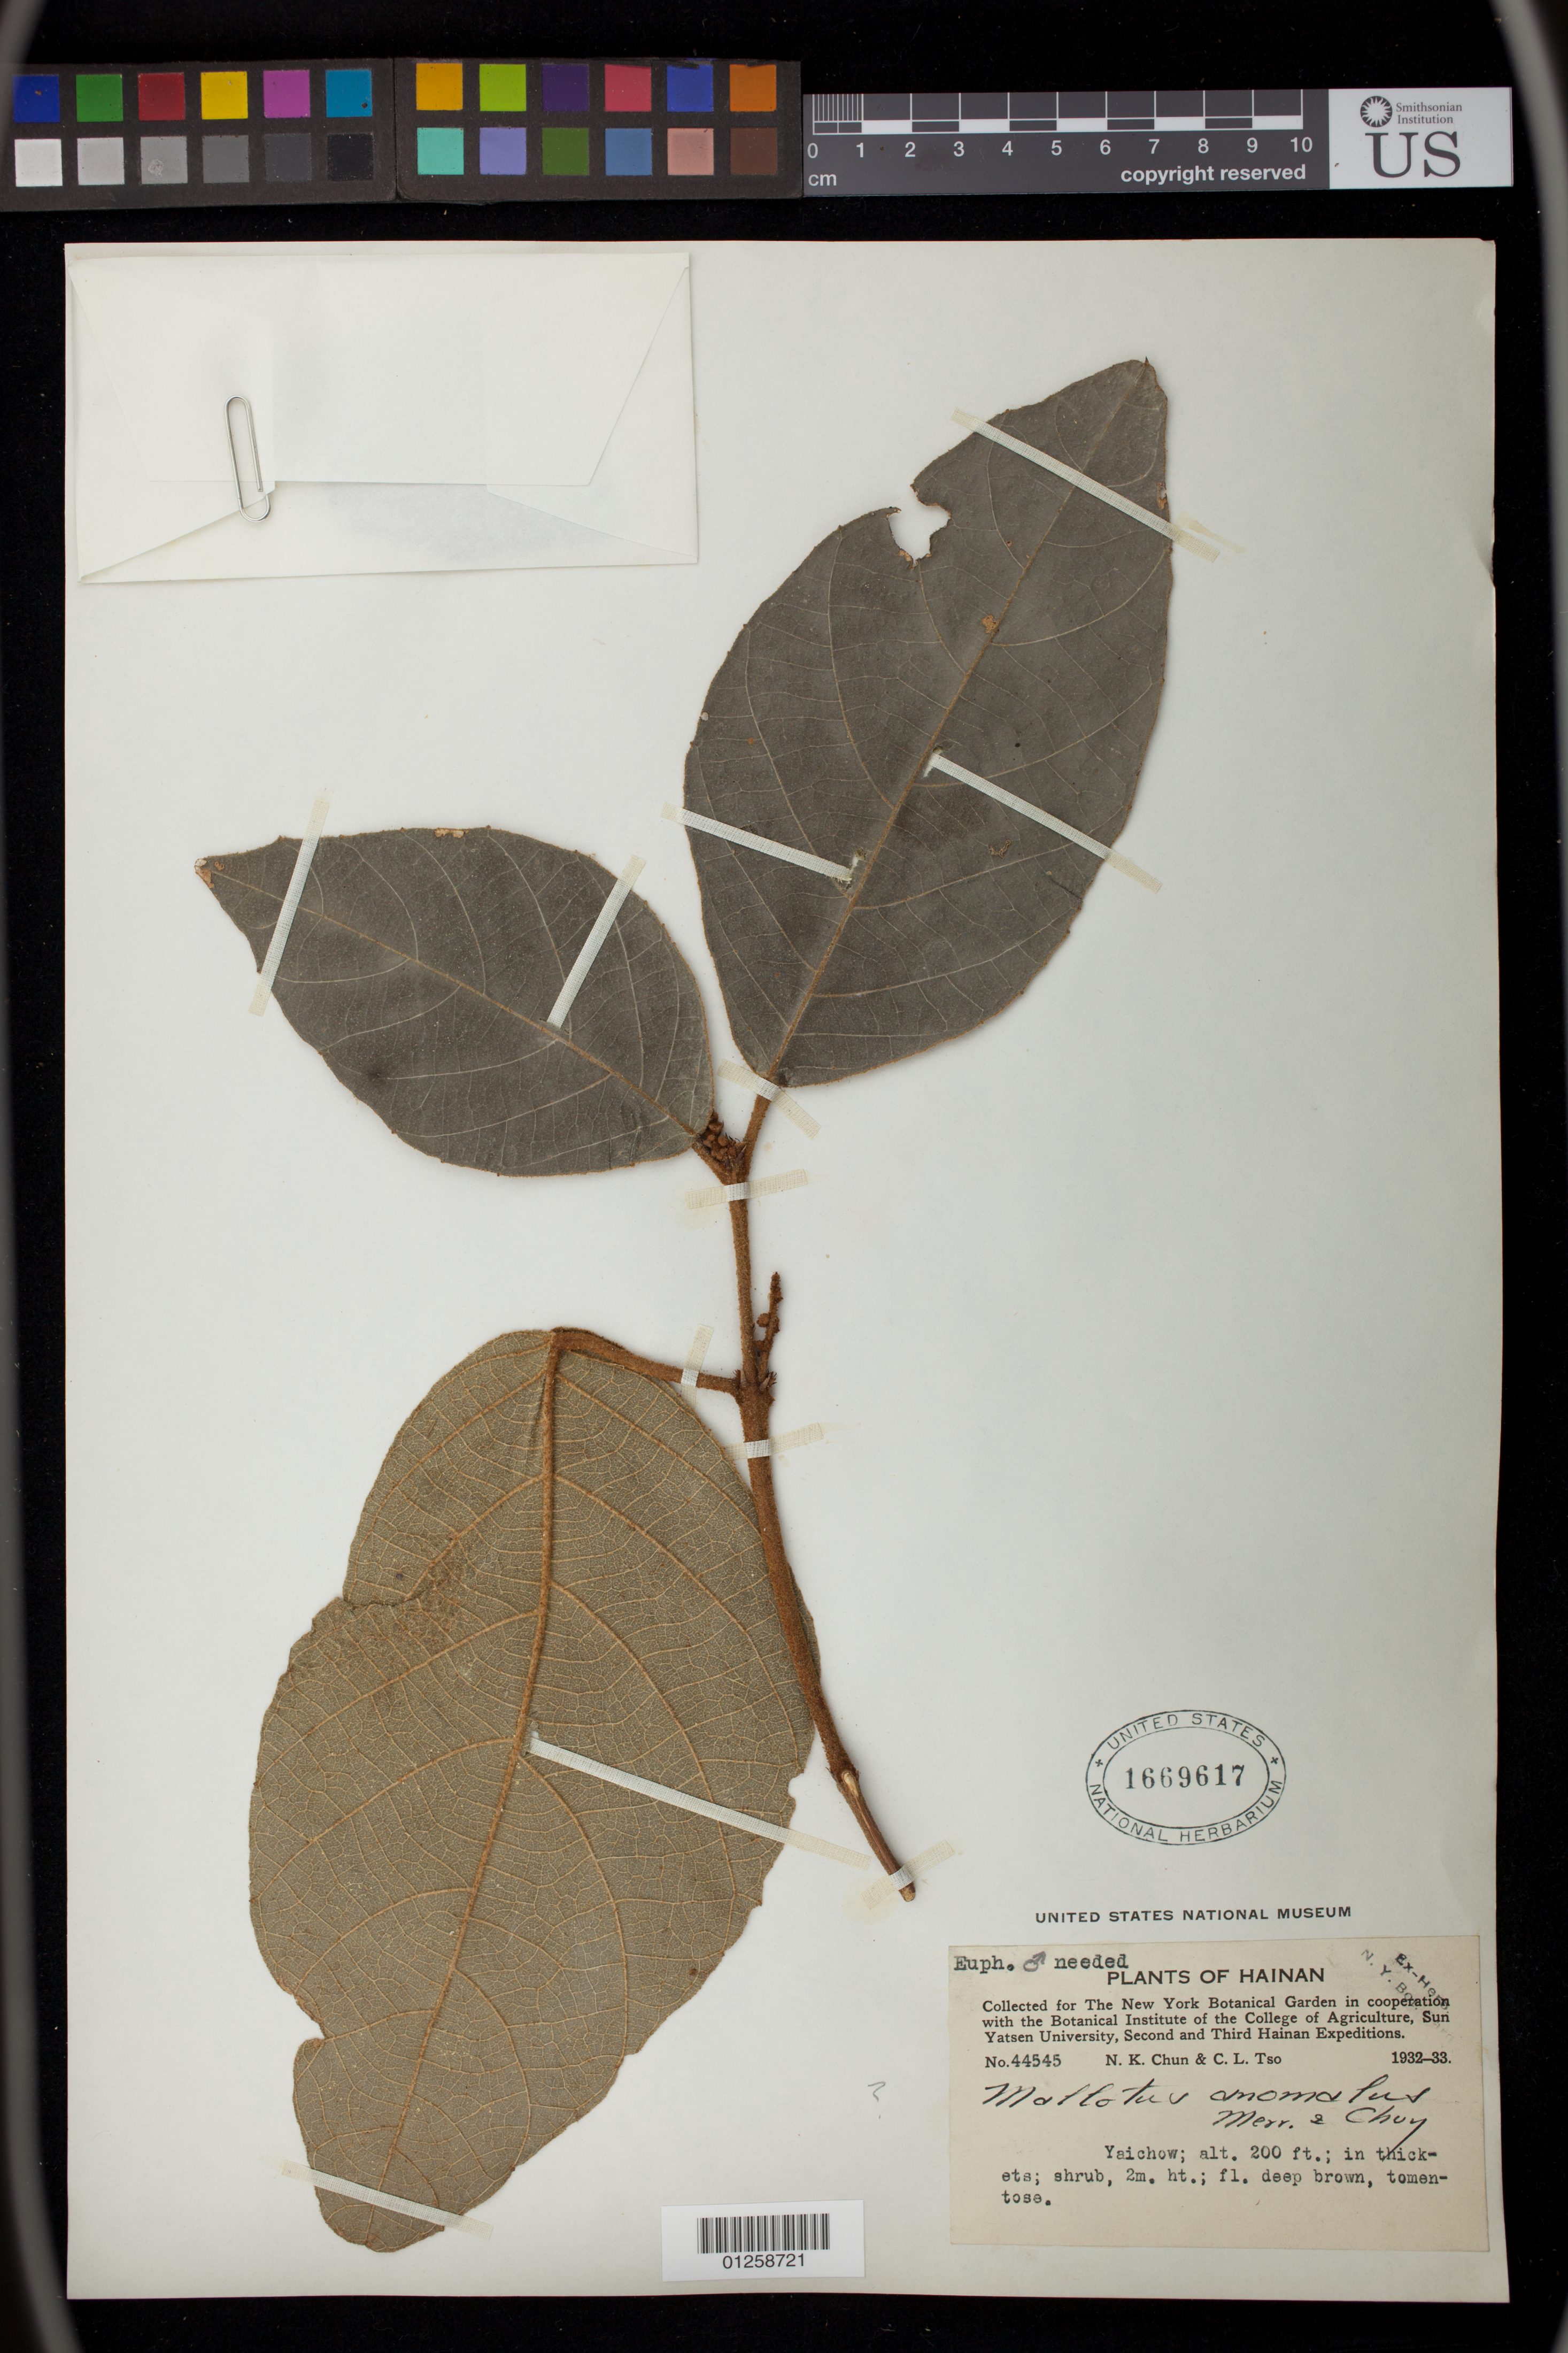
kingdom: Plantae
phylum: Tracheophyta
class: Magnoliopsida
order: Malpighiales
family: Euphorbiaceae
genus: Mallotus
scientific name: Mallotus anomalus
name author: Merr. & Chun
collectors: N. K. Chun & C. Tso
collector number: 44545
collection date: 1932-01-01/1933-12-31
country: China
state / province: Hainan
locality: Yaichow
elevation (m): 61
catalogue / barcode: US 1669617